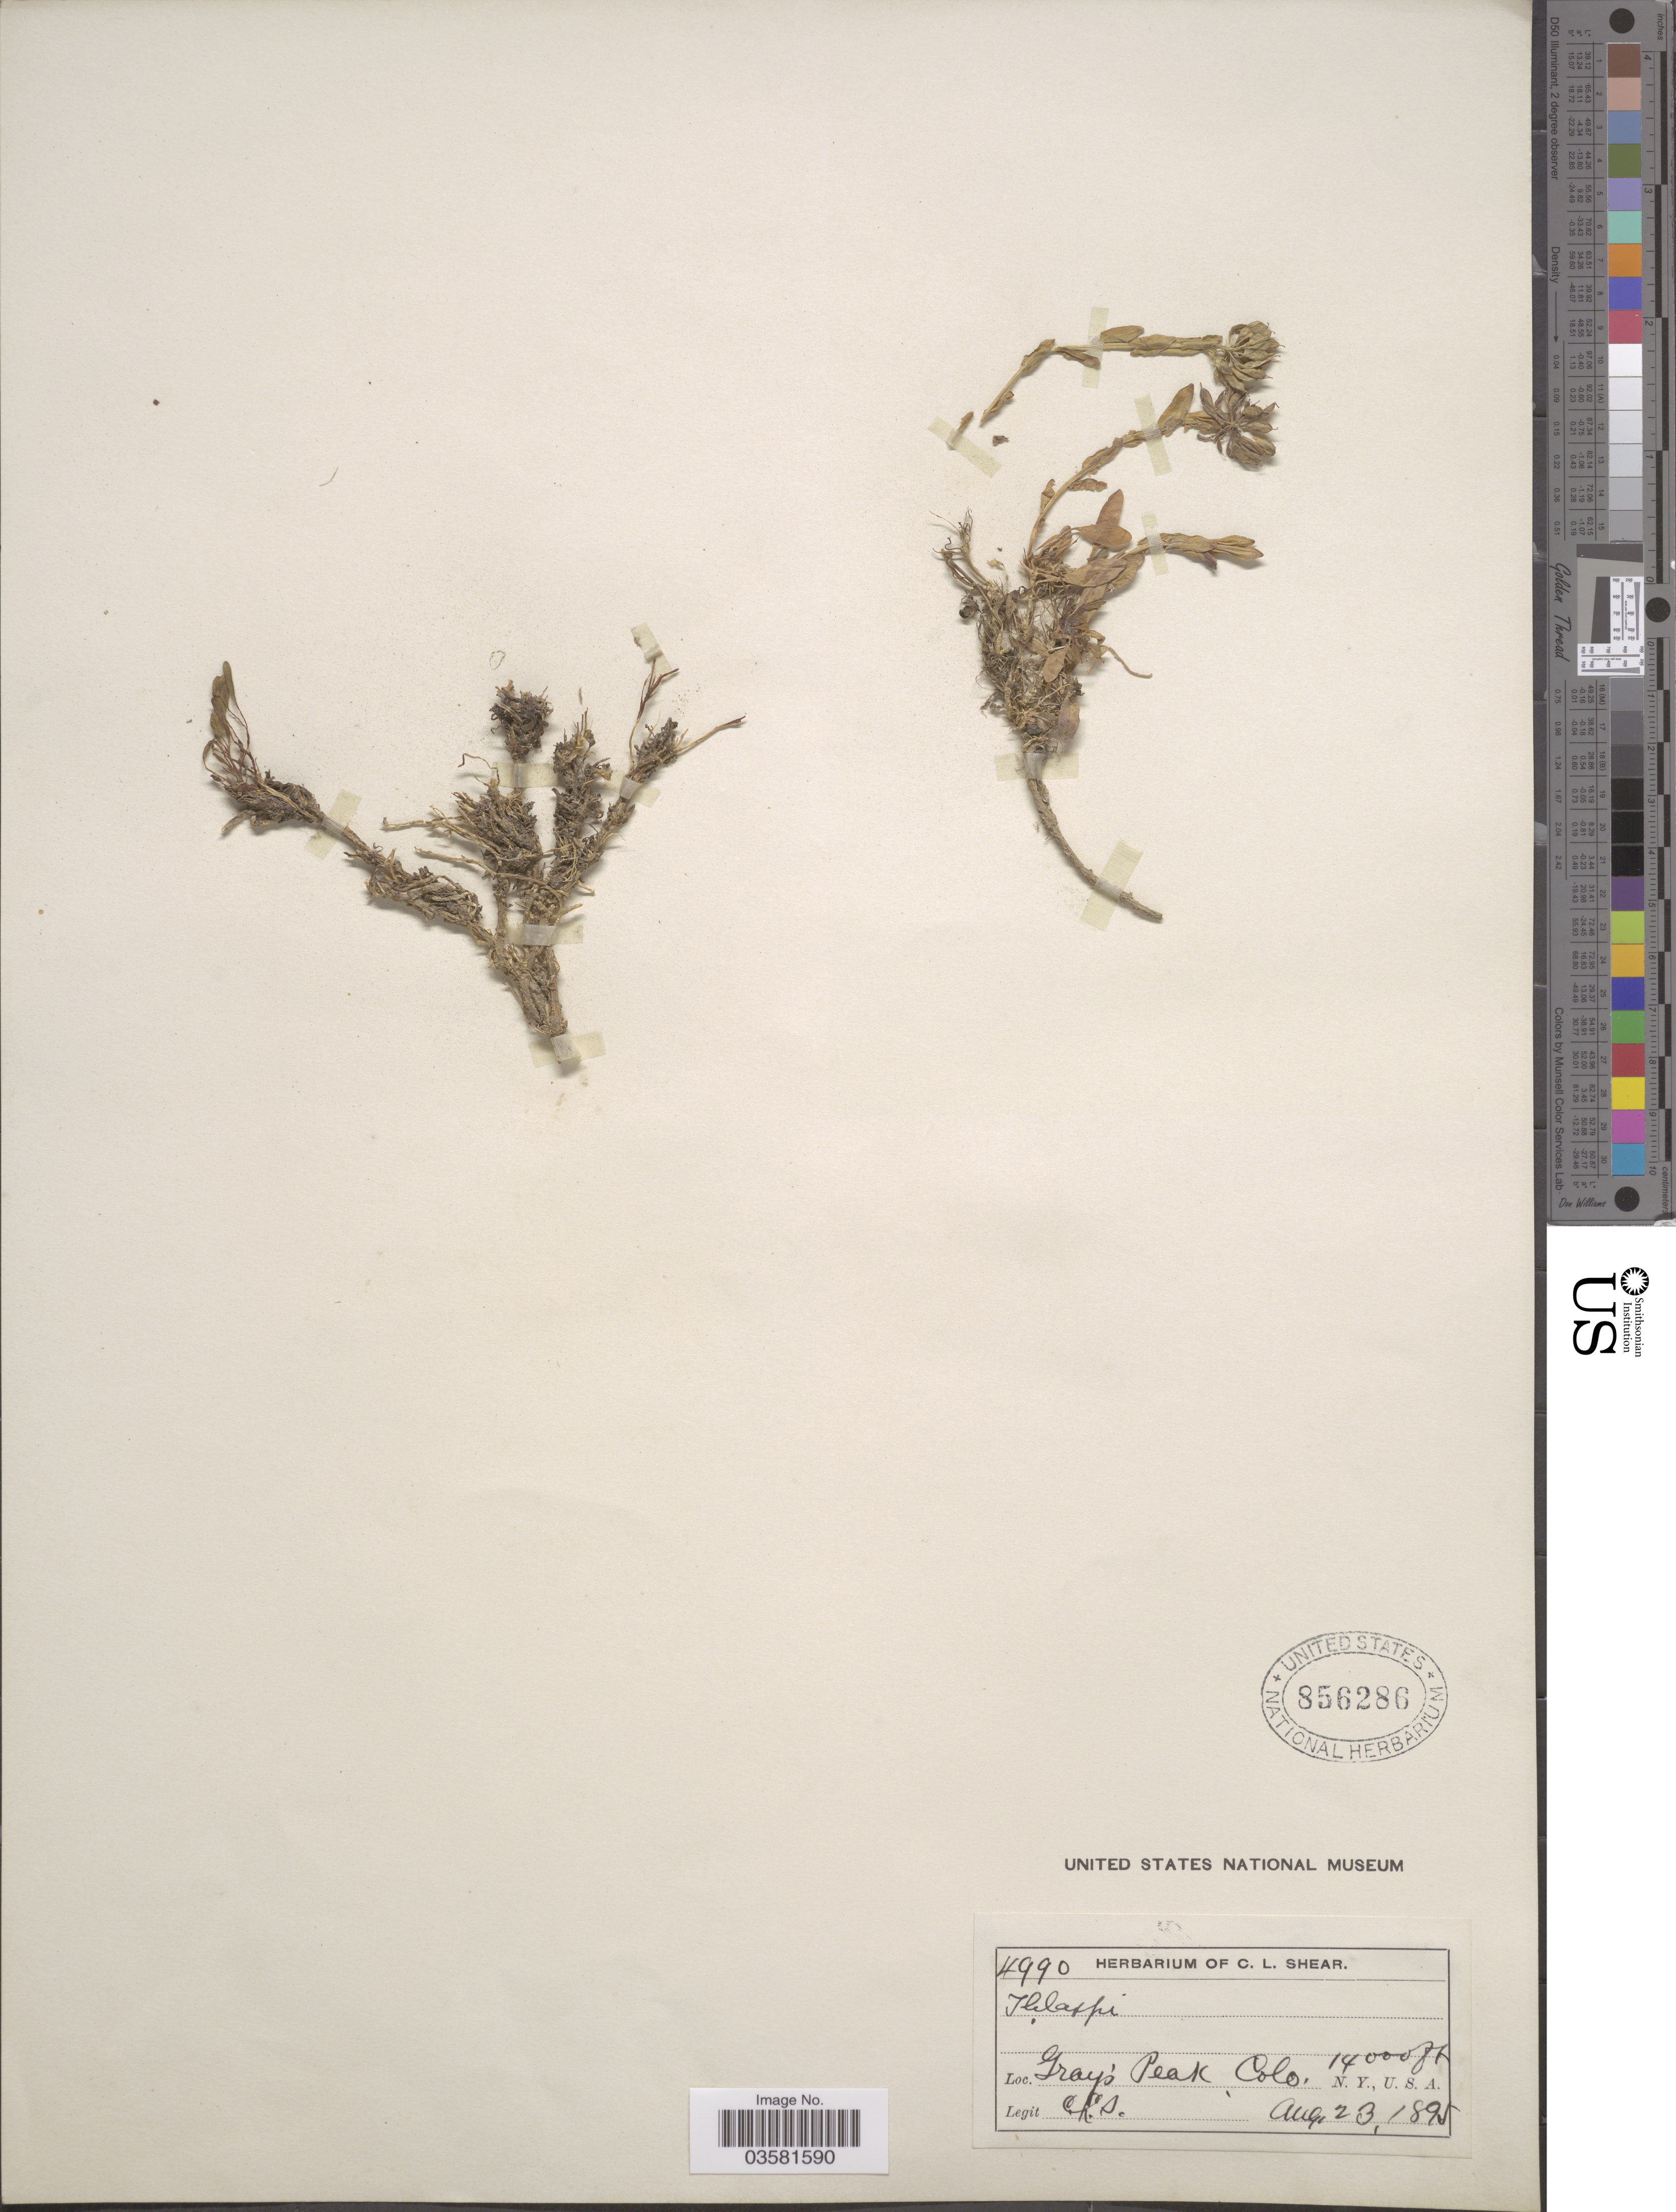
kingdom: Plantae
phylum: Tracheophyta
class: Magnoliopsida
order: Brassicales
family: Brassicaceae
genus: Thlaspi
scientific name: Thlaspi fendleri var. coloradoense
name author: (Rydb.) Maguire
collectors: C. L. Shear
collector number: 4990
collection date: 1895-08-23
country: United States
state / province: Colorado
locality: Gray's Peak.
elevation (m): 4267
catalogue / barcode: US 856286